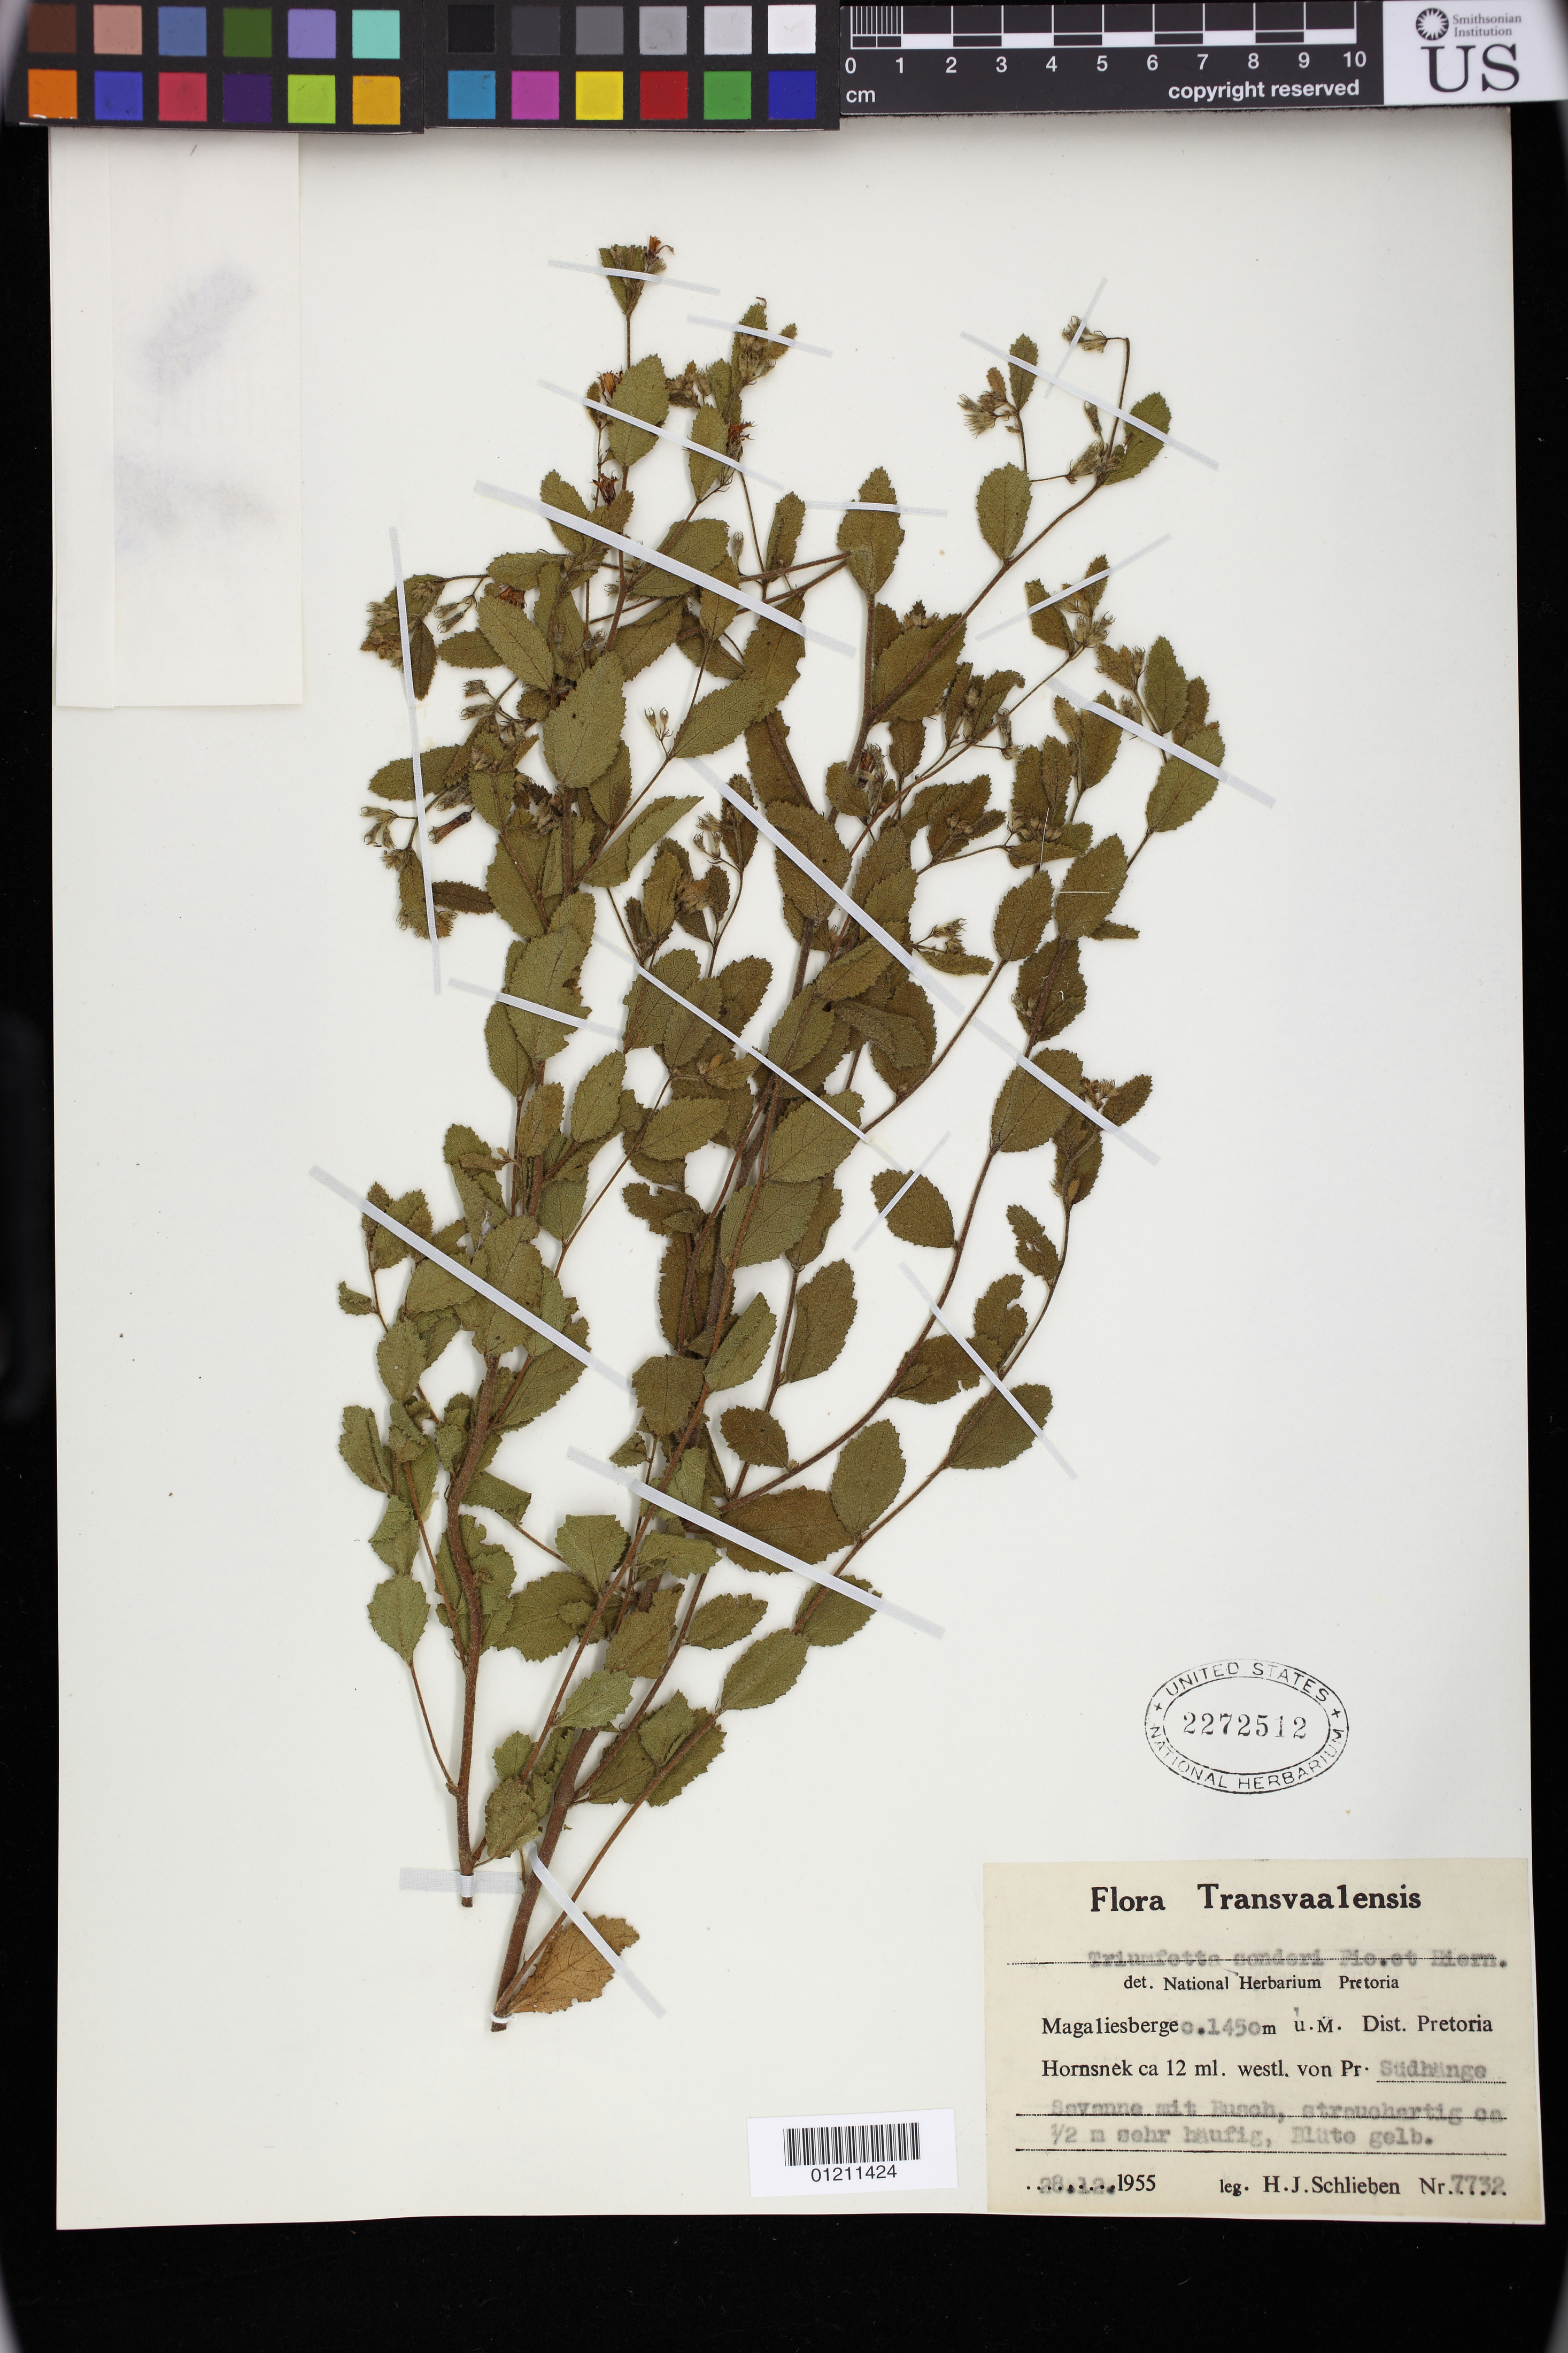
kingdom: Plantae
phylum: Tracheophyta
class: Magnoliopsida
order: Malvales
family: Malvaceae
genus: Triumfetta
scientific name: Triumfetta sonderi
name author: Ficalho & Hiern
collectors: H. J. Schlieben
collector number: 7732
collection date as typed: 28 Dec 1955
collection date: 1955-12-28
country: South Africa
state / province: North West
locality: Transvaal: Magaliesberge, Dist. Pretoria, Hornsnek ca 12 ml. westl. von Pr. Sudhange.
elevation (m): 1450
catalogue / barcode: US 2272512